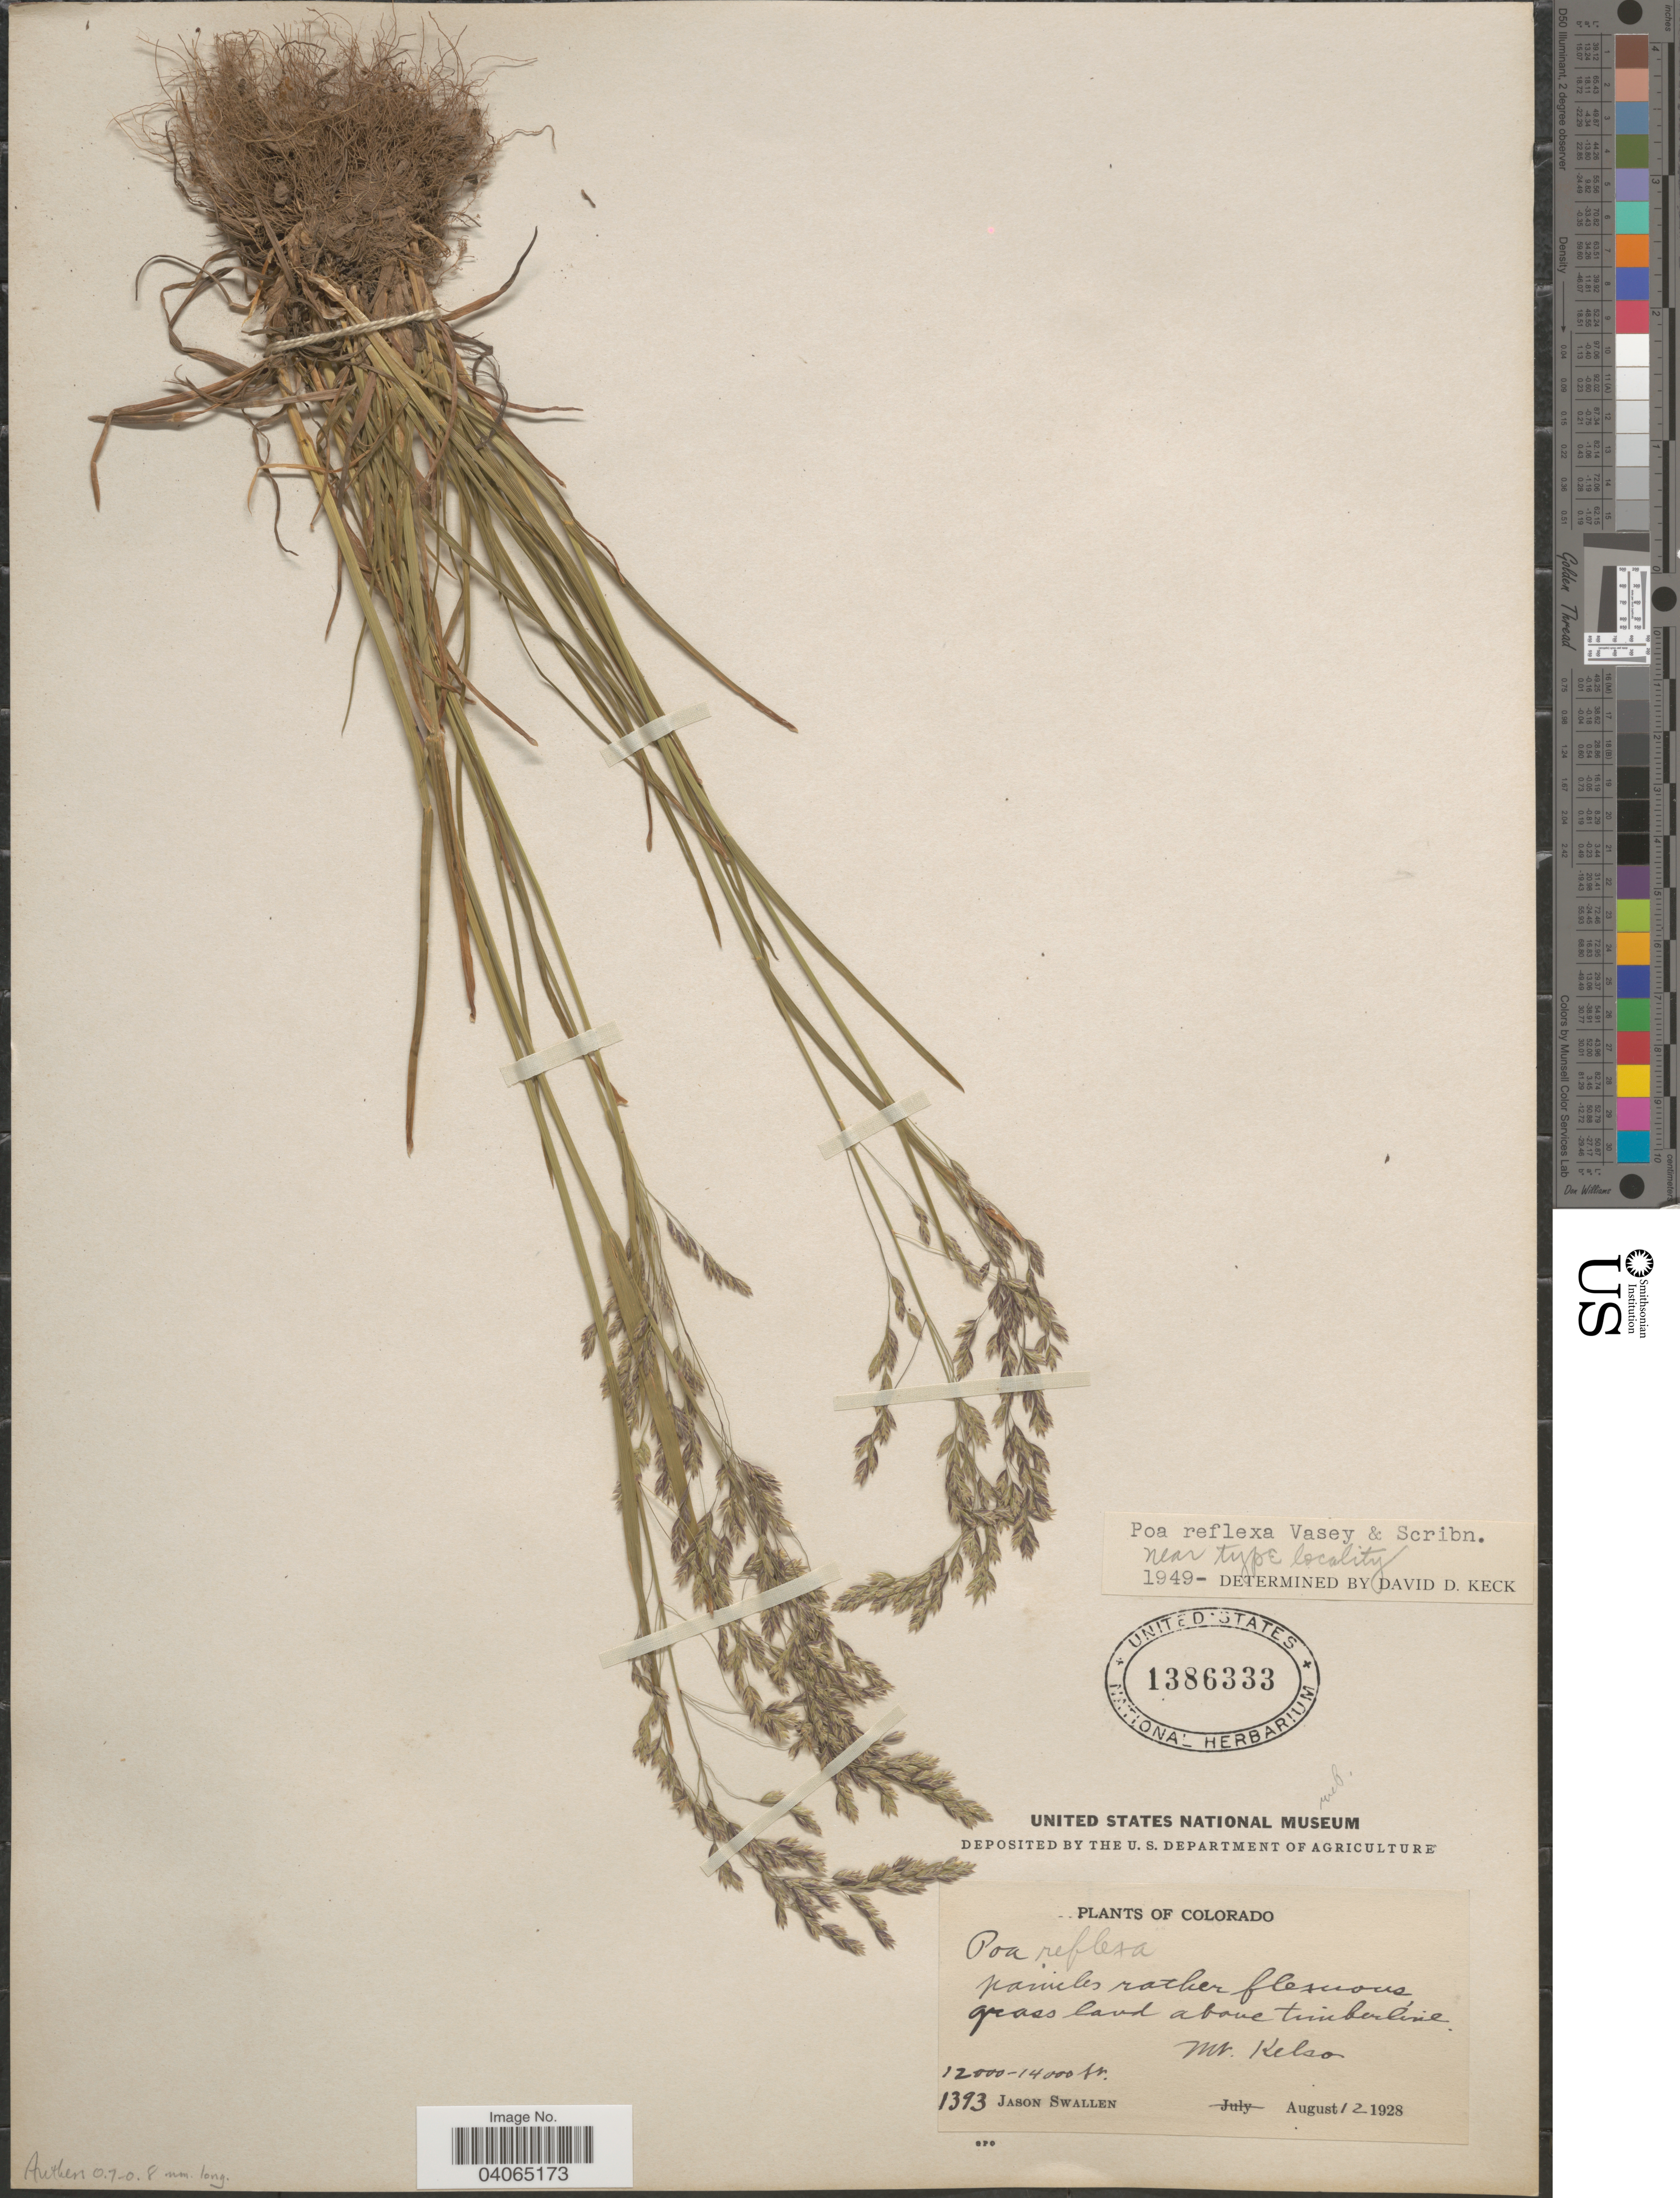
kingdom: Plantae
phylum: Tracheophyta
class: Liliopsida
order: Poales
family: Poaceae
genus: Poa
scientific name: Poa reflexa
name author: Vasey & Scribn.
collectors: J. R. Swallen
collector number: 1393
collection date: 1928-08-12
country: United States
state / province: Colorado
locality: Mt. Kelso.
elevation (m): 3658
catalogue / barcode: US 1386333